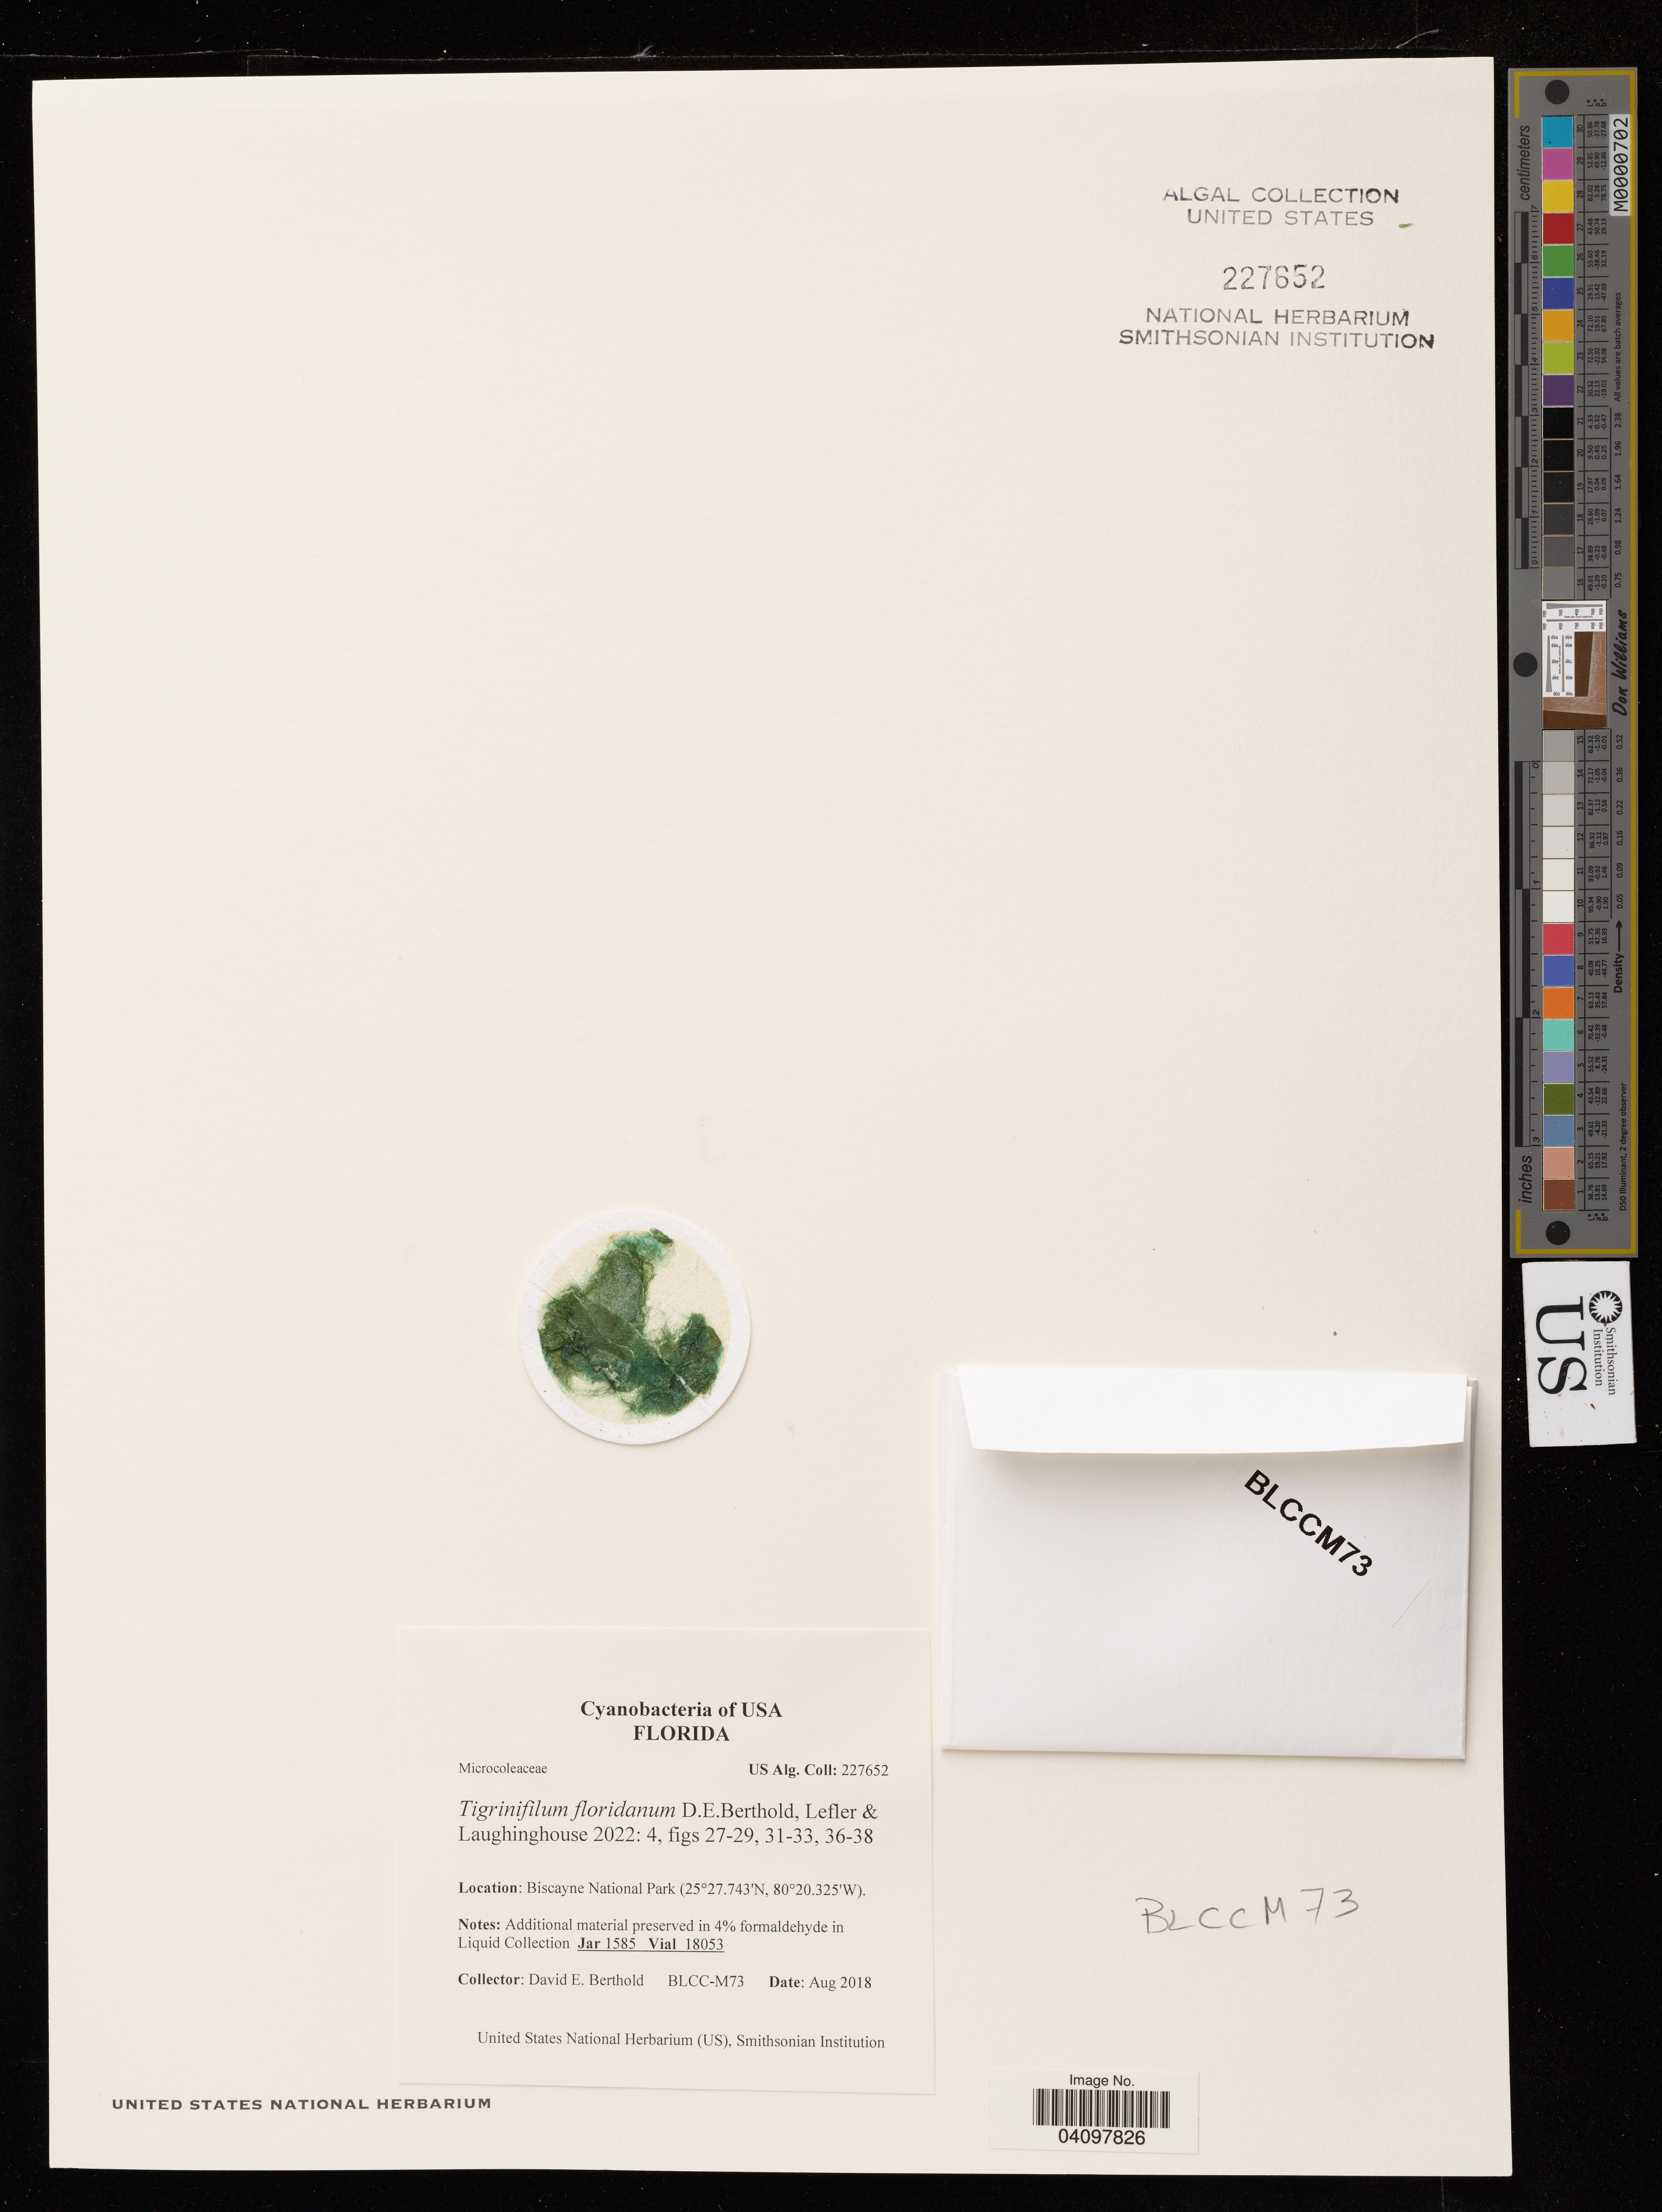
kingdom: Bacteria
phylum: Cyanobacteria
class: Cyanobacteriia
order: Cyanobacteriales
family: Microcoleaceae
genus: Tigrinifilum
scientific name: Tigrinifilum floridanum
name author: D.E. Berthold et al.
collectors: D. Berthold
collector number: BLCC-M73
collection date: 2018-08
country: United States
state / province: Florida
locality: Biscayne National Park.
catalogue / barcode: US 227652